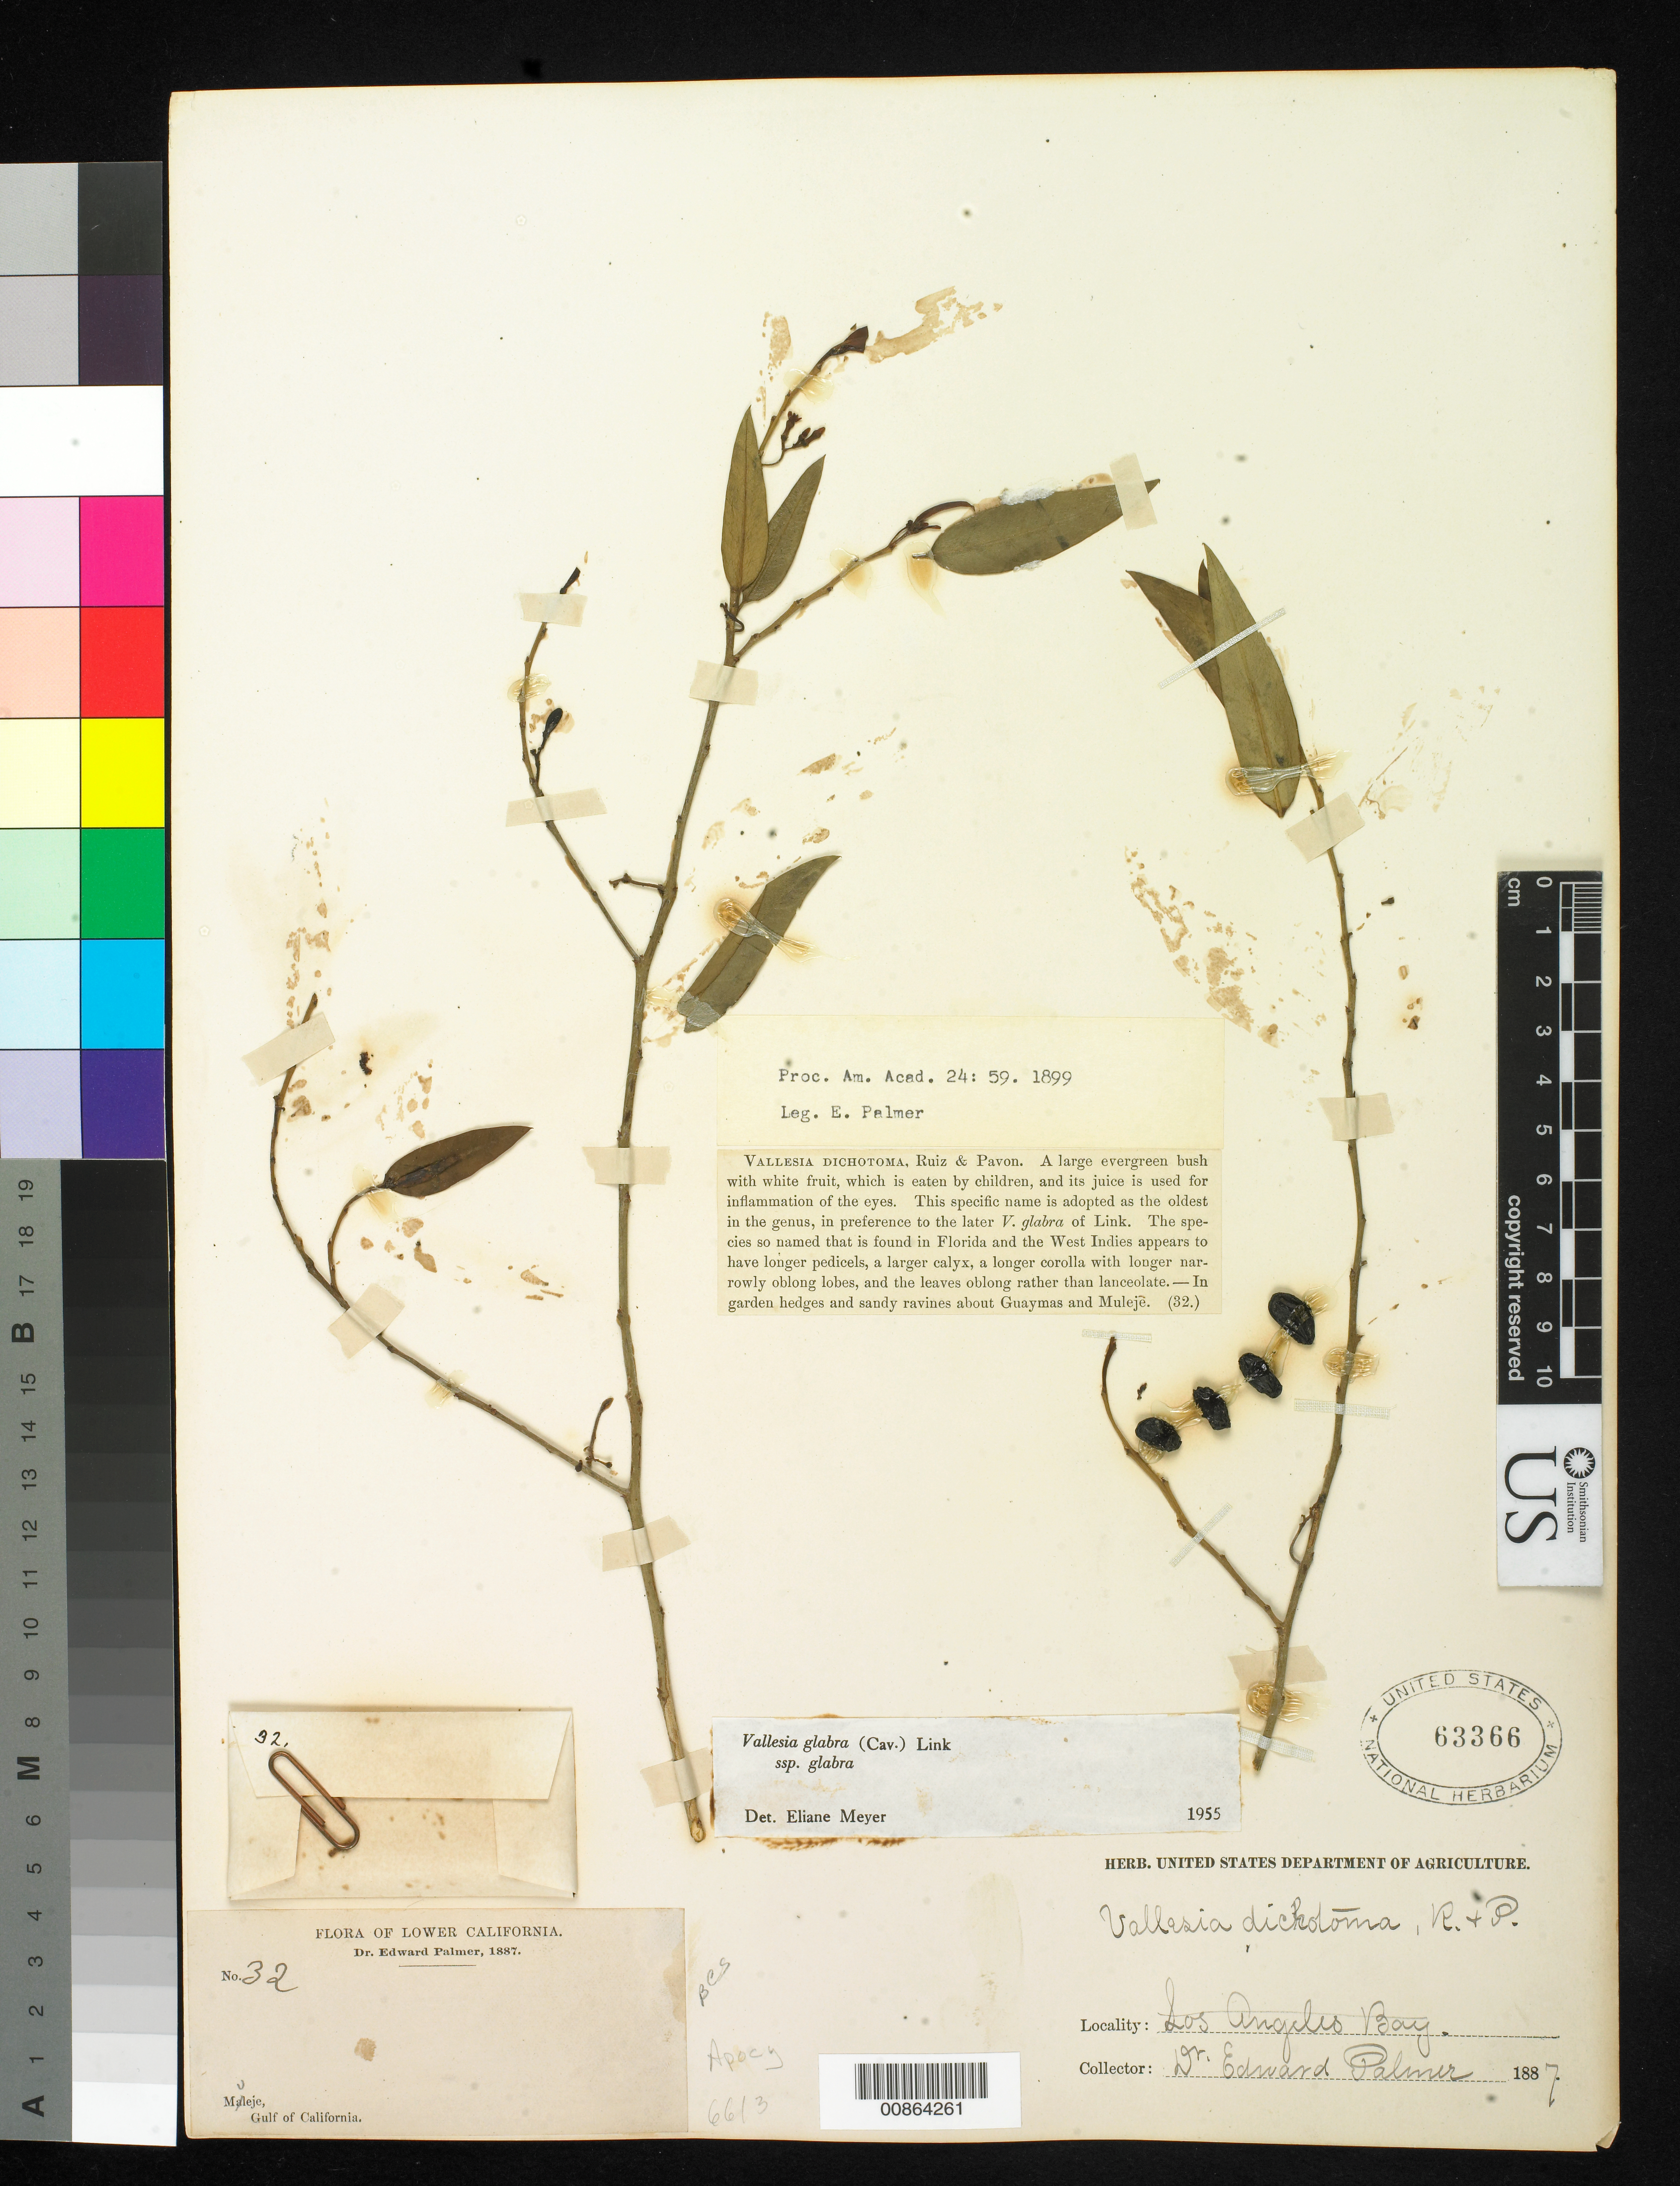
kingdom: Plantae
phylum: Tracheophyta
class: Magnoliopsida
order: Gentianales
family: Apocynaceae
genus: Vallesia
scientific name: Vallesia glabra subsp. glabra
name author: (Cav.) Link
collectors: E. Palmer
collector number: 32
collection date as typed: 1887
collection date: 1887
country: Mexico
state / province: Baja California Sur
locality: Muleje, Baja California Sur.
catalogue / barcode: US 63366